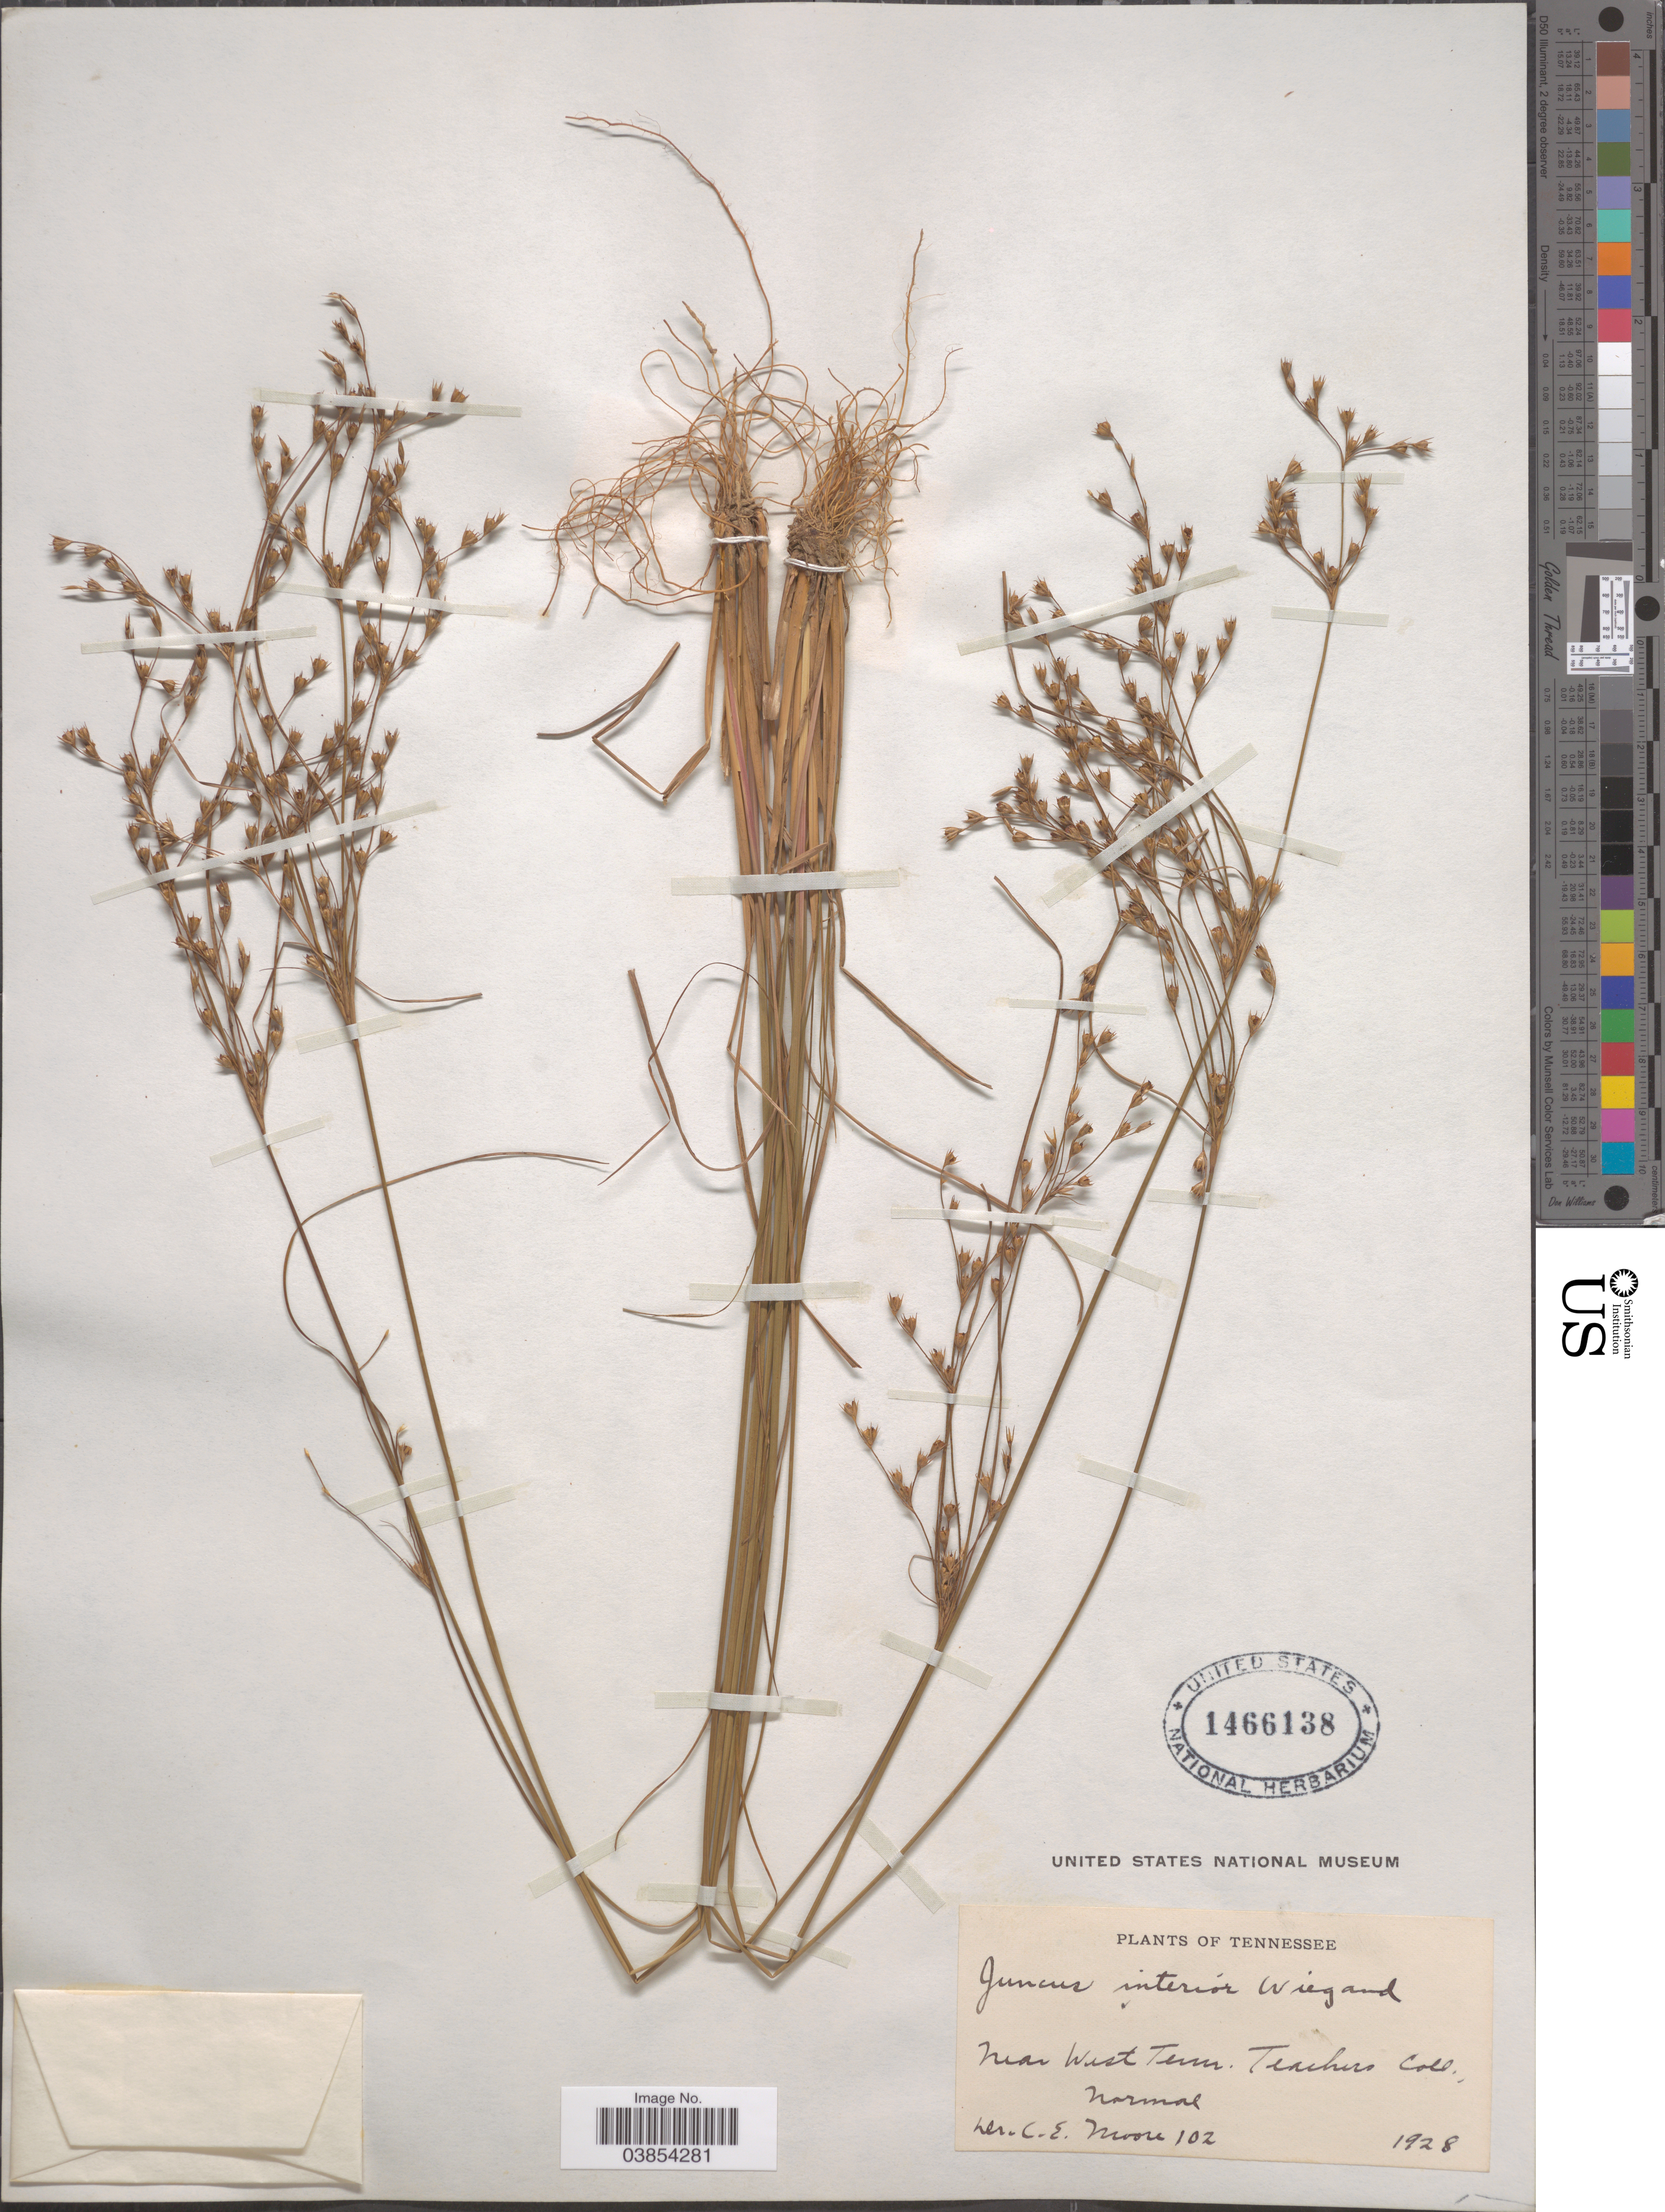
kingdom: Plantae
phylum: Tracheophyta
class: Liliopsida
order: Poales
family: Juncaceae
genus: Juncus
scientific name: Juncus interior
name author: Wiegand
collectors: C. Moore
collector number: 102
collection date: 1928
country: United States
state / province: Tennessee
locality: Near West Tenn. Teachers Coll.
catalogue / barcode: US 1466138